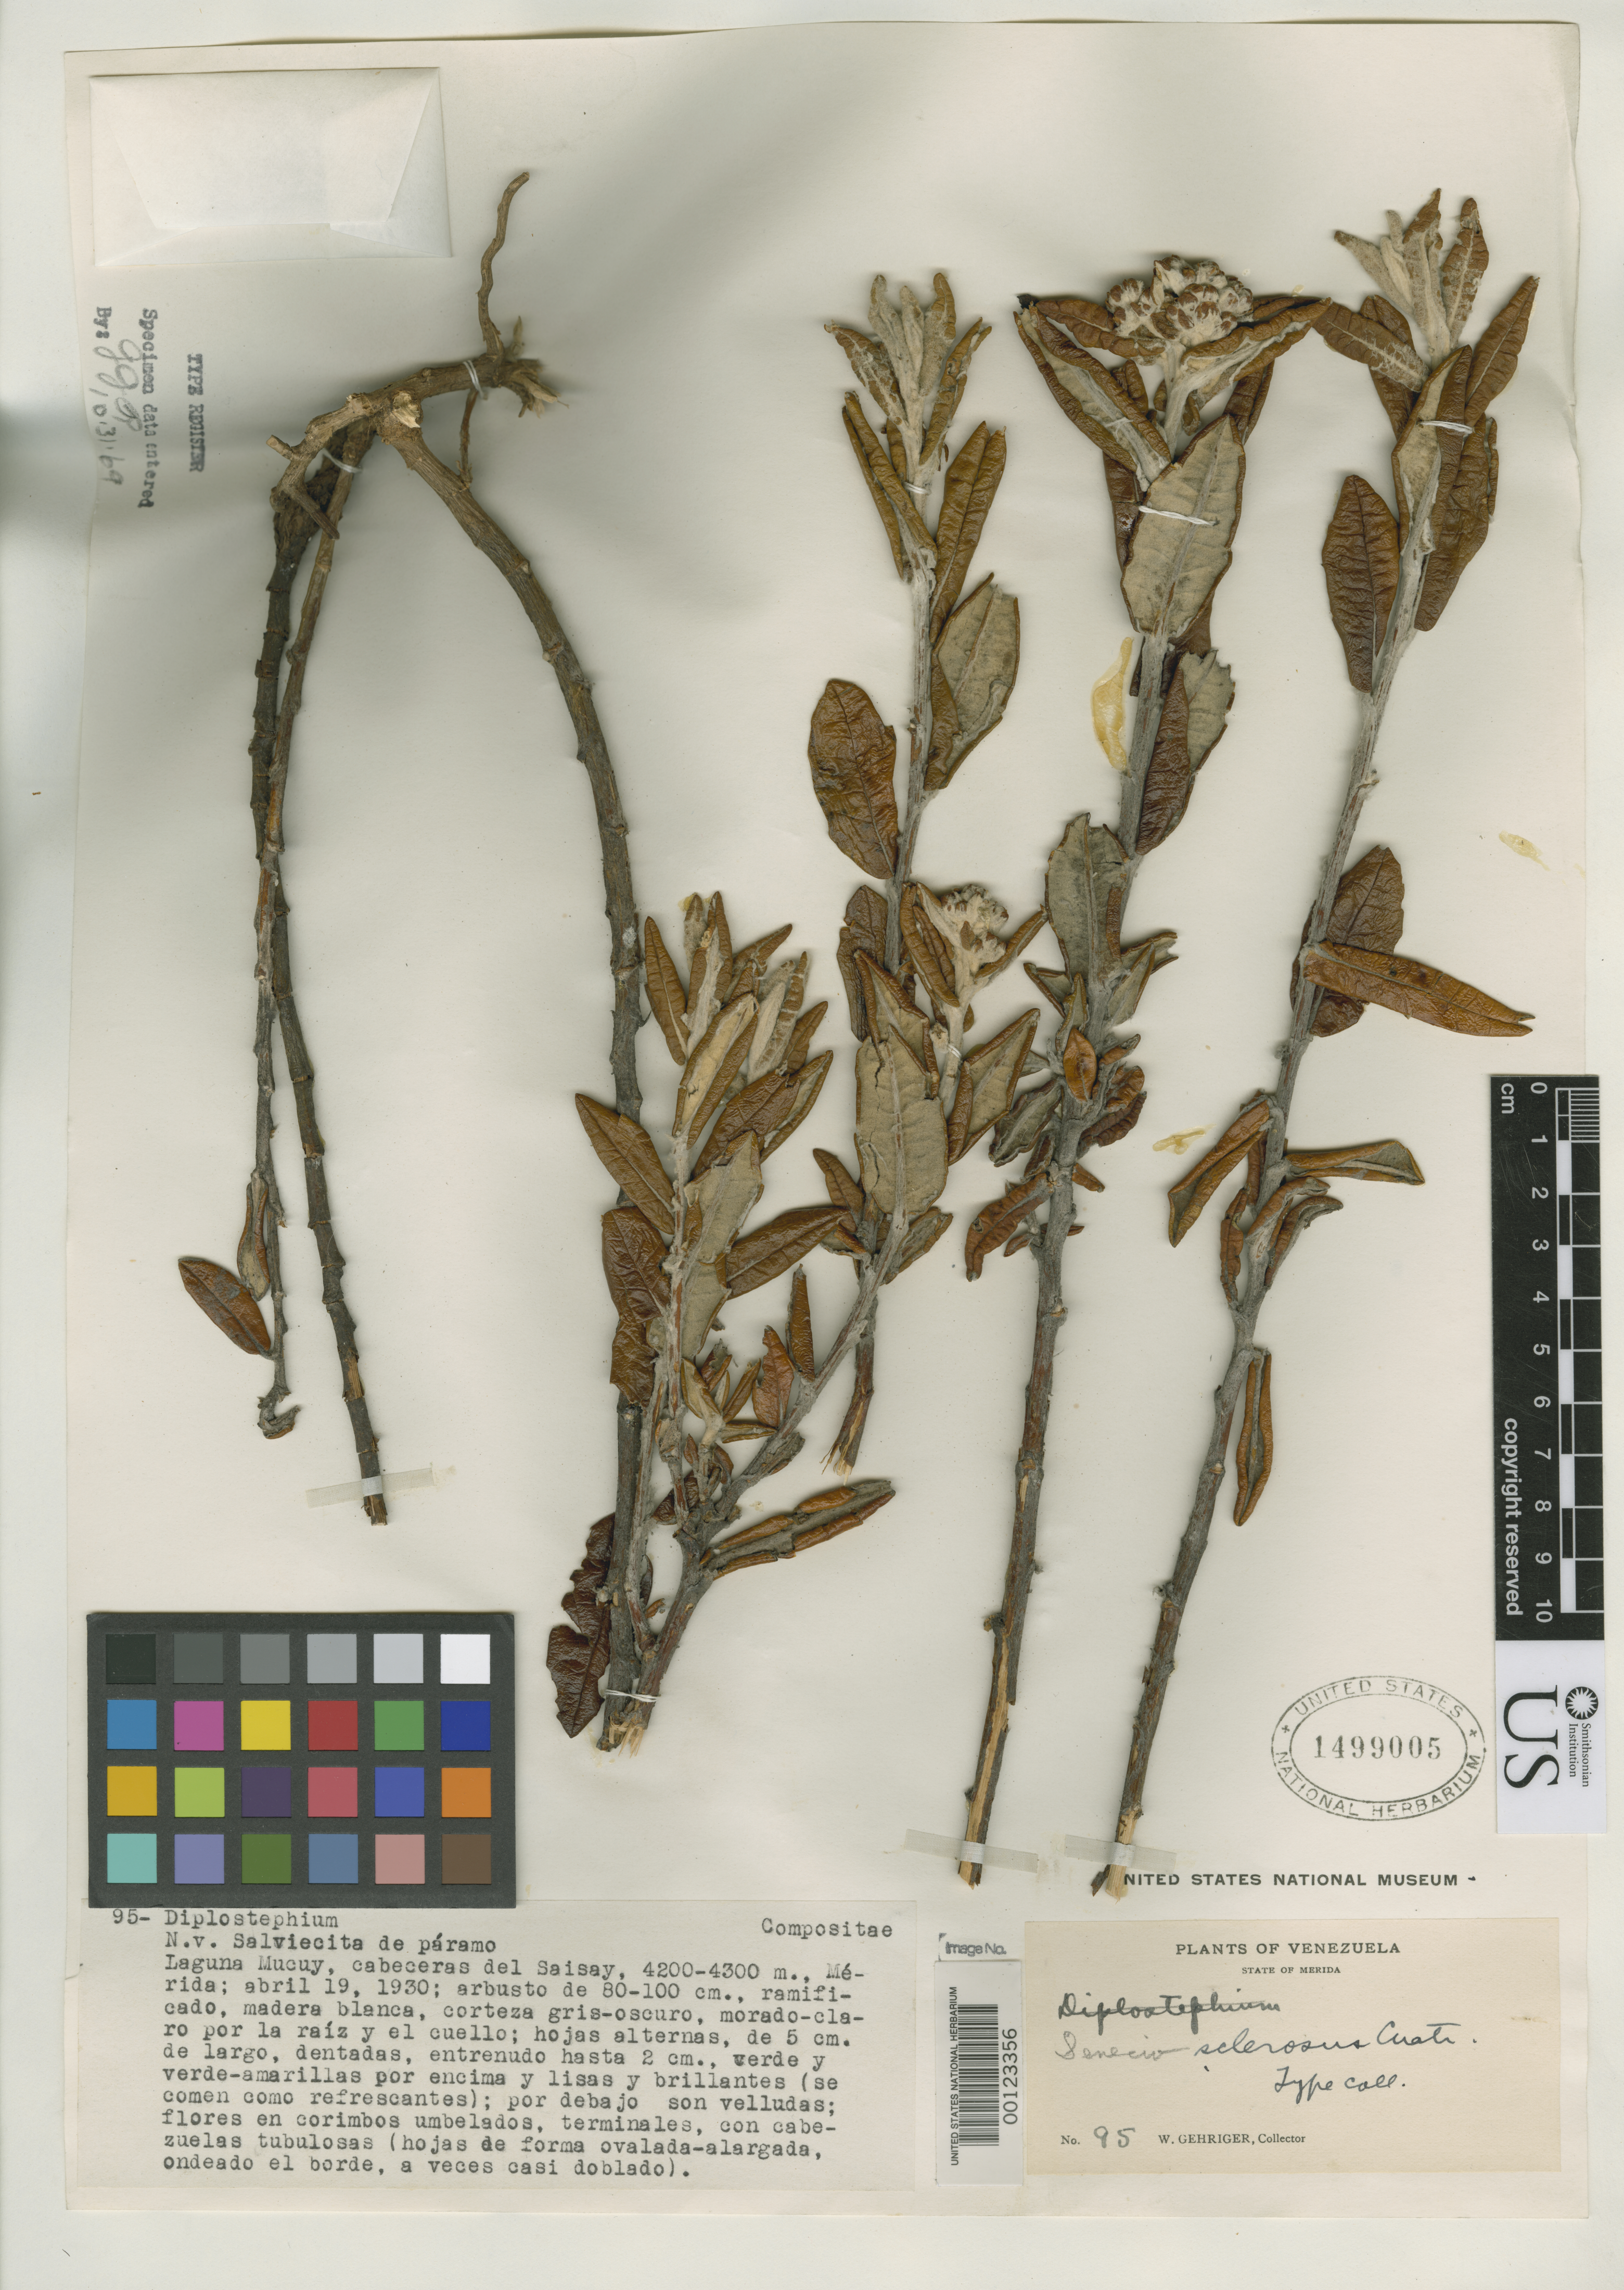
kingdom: Plantae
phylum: Tracheophyta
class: Magnoliopsida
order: Asterales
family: Asteraceae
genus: Senecio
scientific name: Senecio sclerosus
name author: Cuatrec.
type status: Isotype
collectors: W. Gehriger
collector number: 95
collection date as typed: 19 Apr 1930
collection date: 1930-04-19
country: Venezuela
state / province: Mérida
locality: Laguna Mucuy.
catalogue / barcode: US 1499005